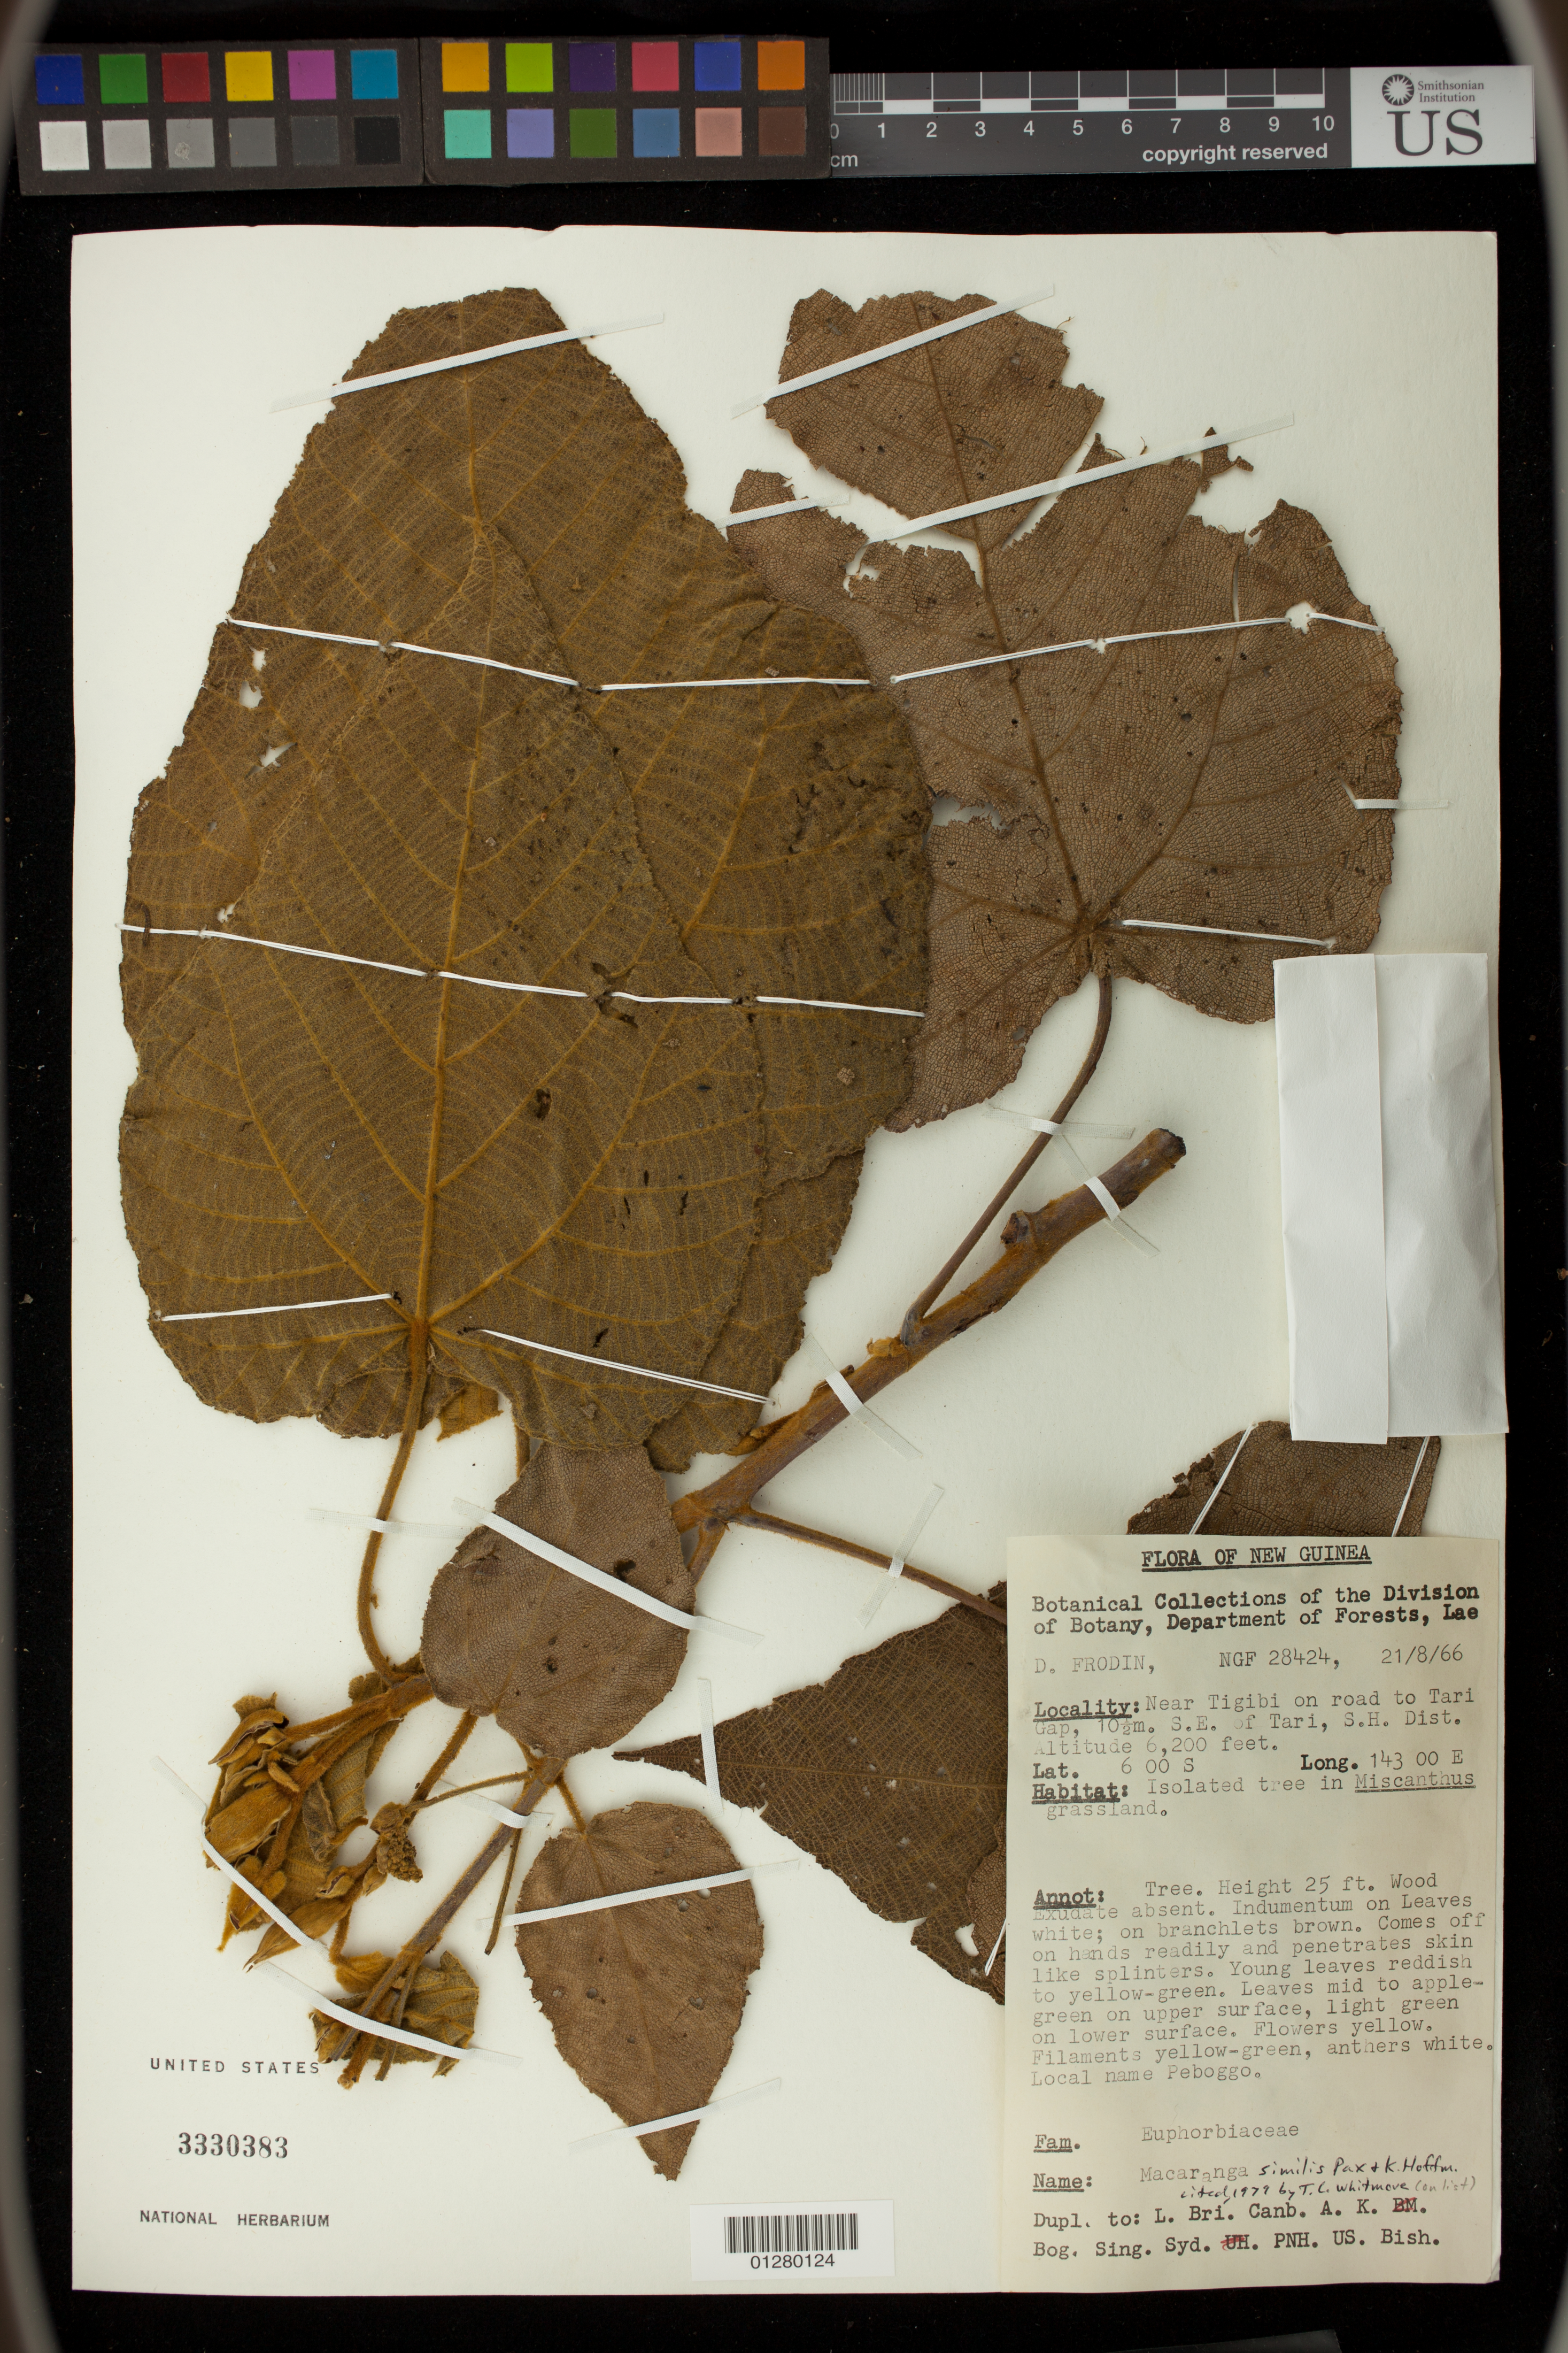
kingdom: Plantae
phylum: Tracheophyta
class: Magnoliopsida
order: Malpighiales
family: Euphorbiaceae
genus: Macaranga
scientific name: Macaranga similis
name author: Pax & K. Hoffm.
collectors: D. G. Frodin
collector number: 28424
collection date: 1966-08-21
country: Papua New Guinea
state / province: Southern Highlands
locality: Near Tigibi on road to Tari Gap, 10 1/2m. S.E. of Tari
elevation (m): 1890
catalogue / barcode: US 3330383